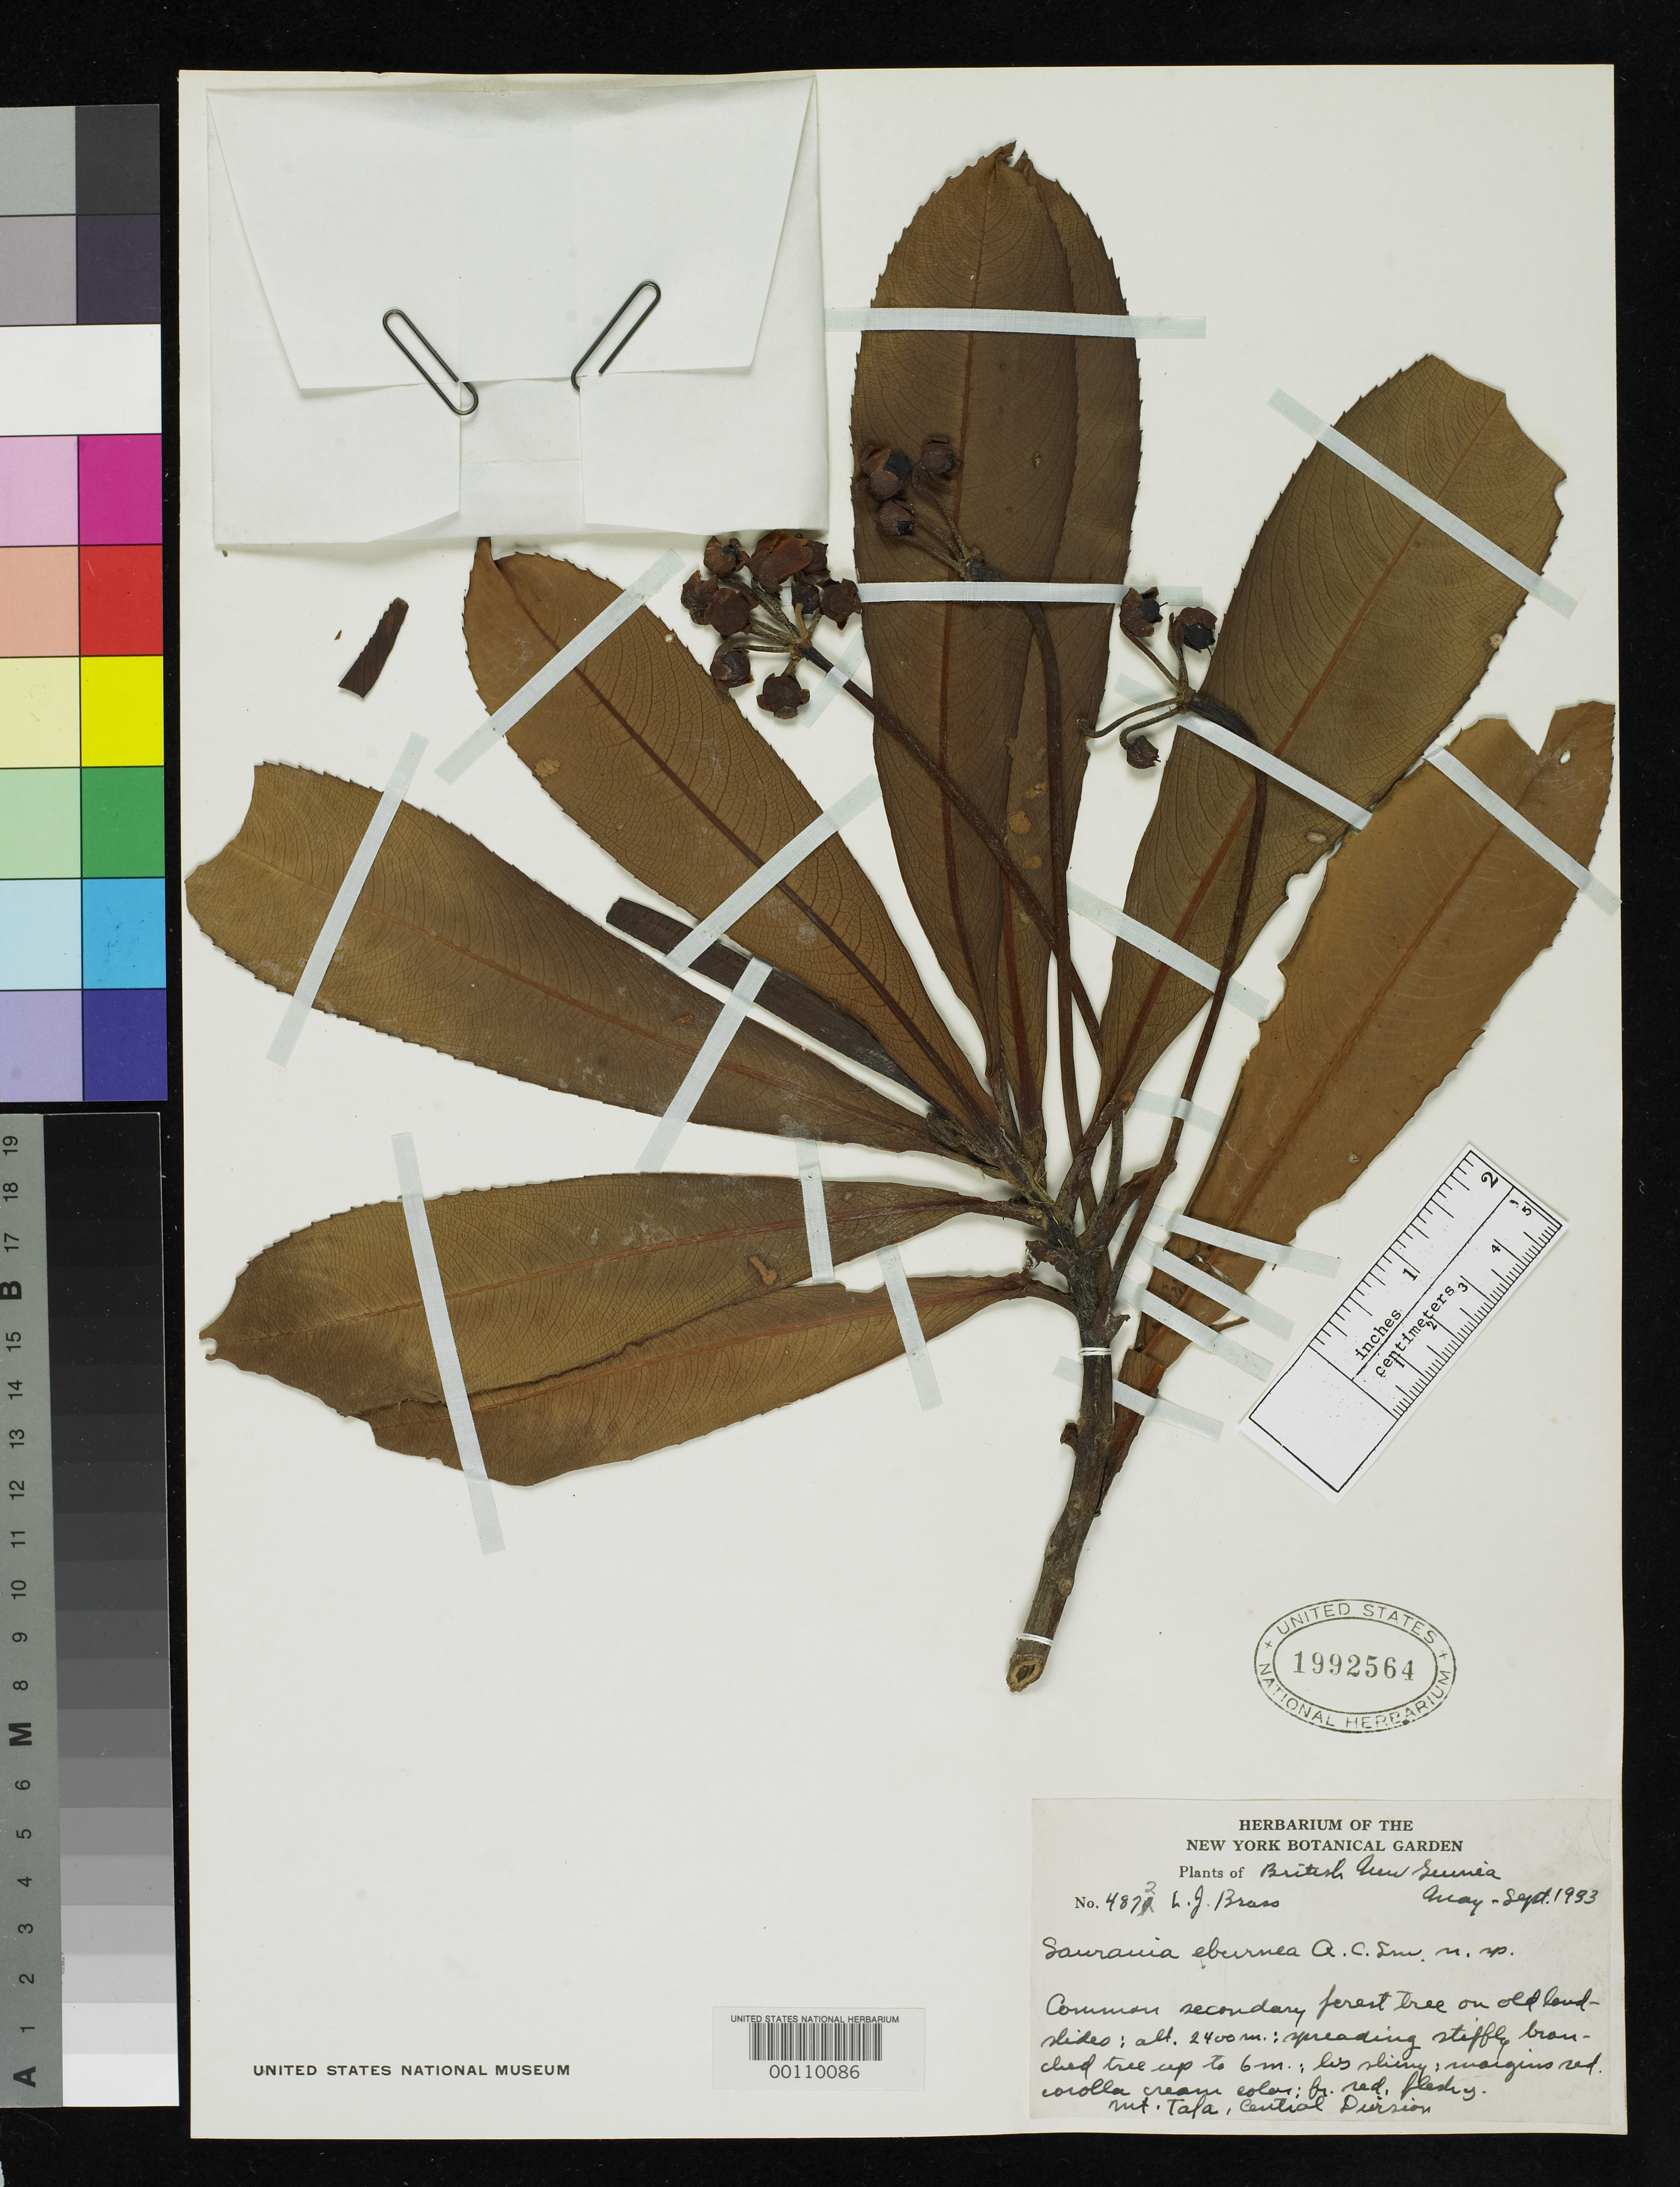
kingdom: Plantae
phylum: Tracheophyta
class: Magnoliopsida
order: Ericales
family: Actinidiaceae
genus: Saurauia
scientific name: Saurauia eburnea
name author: A.C. Sm.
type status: Isotype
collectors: L. J. Brass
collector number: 4872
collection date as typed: May 1933 to -- Sep 1933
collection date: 1933-05/1933-09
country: Papua New Guinea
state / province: Central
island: New Guinea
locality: Mt. Tafa.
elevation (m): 2400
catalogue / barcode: US 1992564